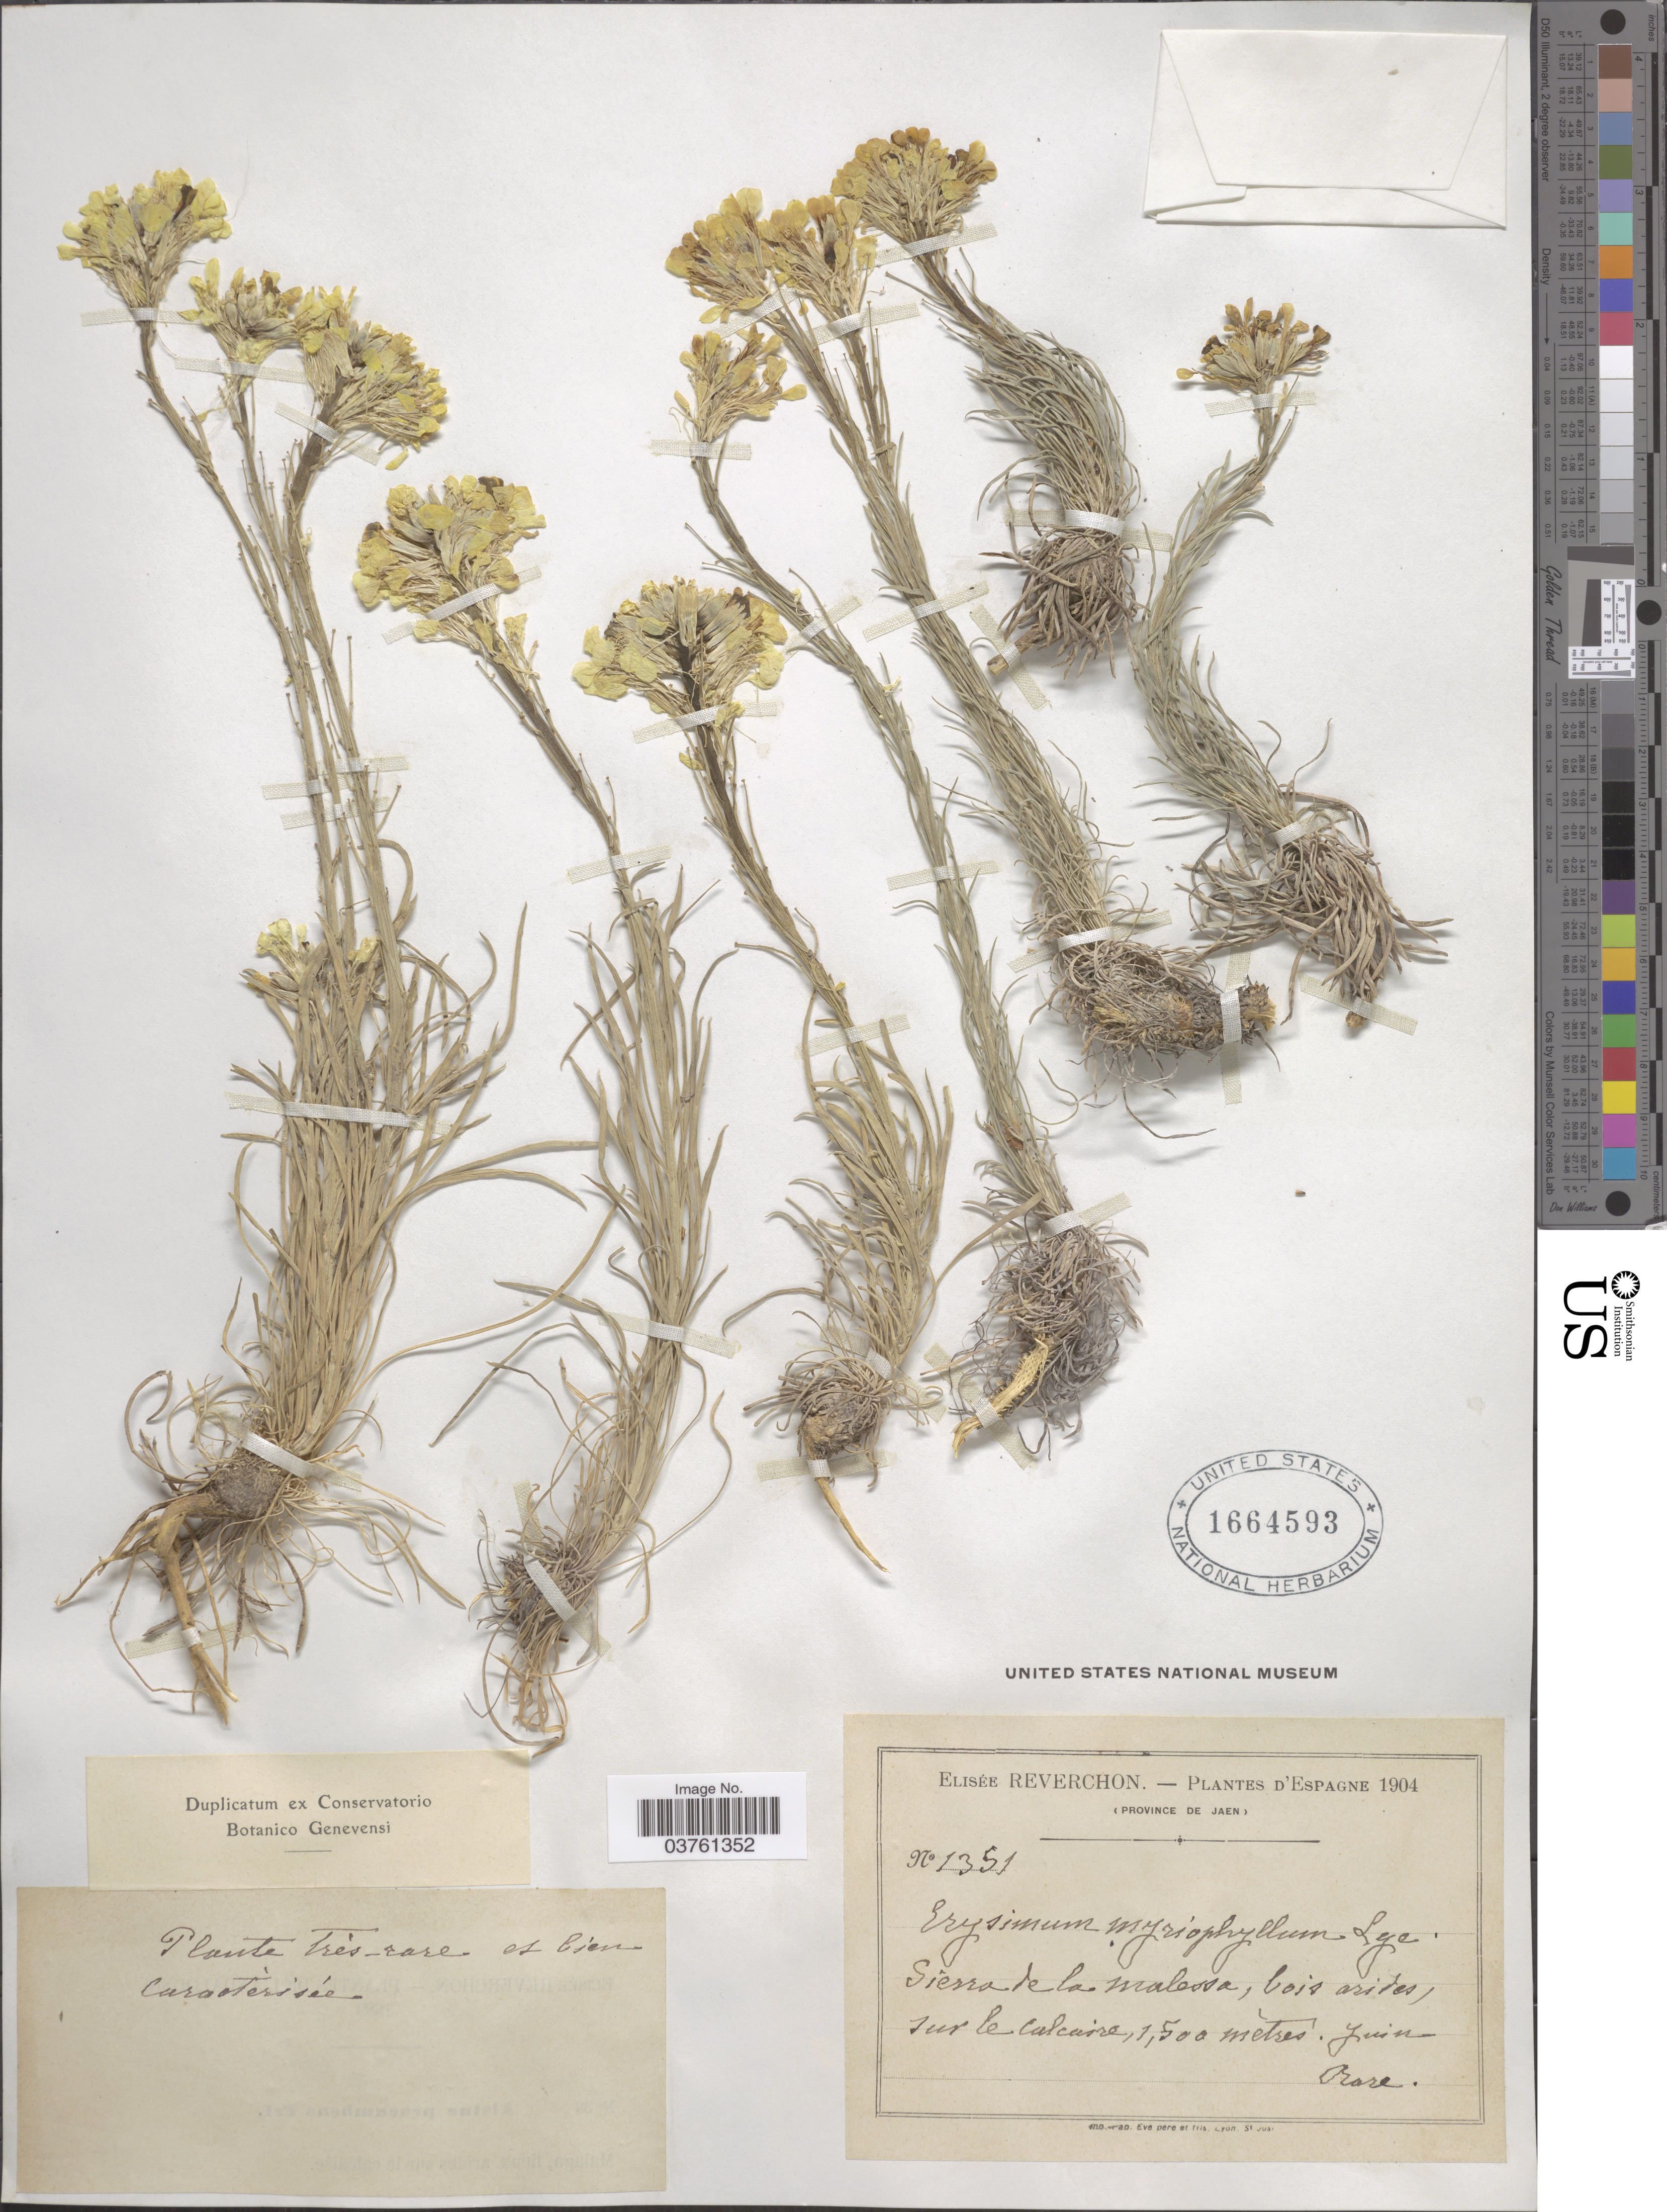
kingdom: Plantae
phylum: Tracheophyta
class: Magnoliopsida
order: Brassicales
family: Brassicaceae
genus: Erysimum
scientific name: Erysimum myriophyllum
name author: Lange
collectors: E. Reverchon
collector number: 1351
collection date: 1904-06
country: Spain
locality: Espagne. (Province de Jaen). Sierra de la Malessa, bois arides, sur le calcaire.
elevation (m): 1500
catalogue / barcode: US 1664593